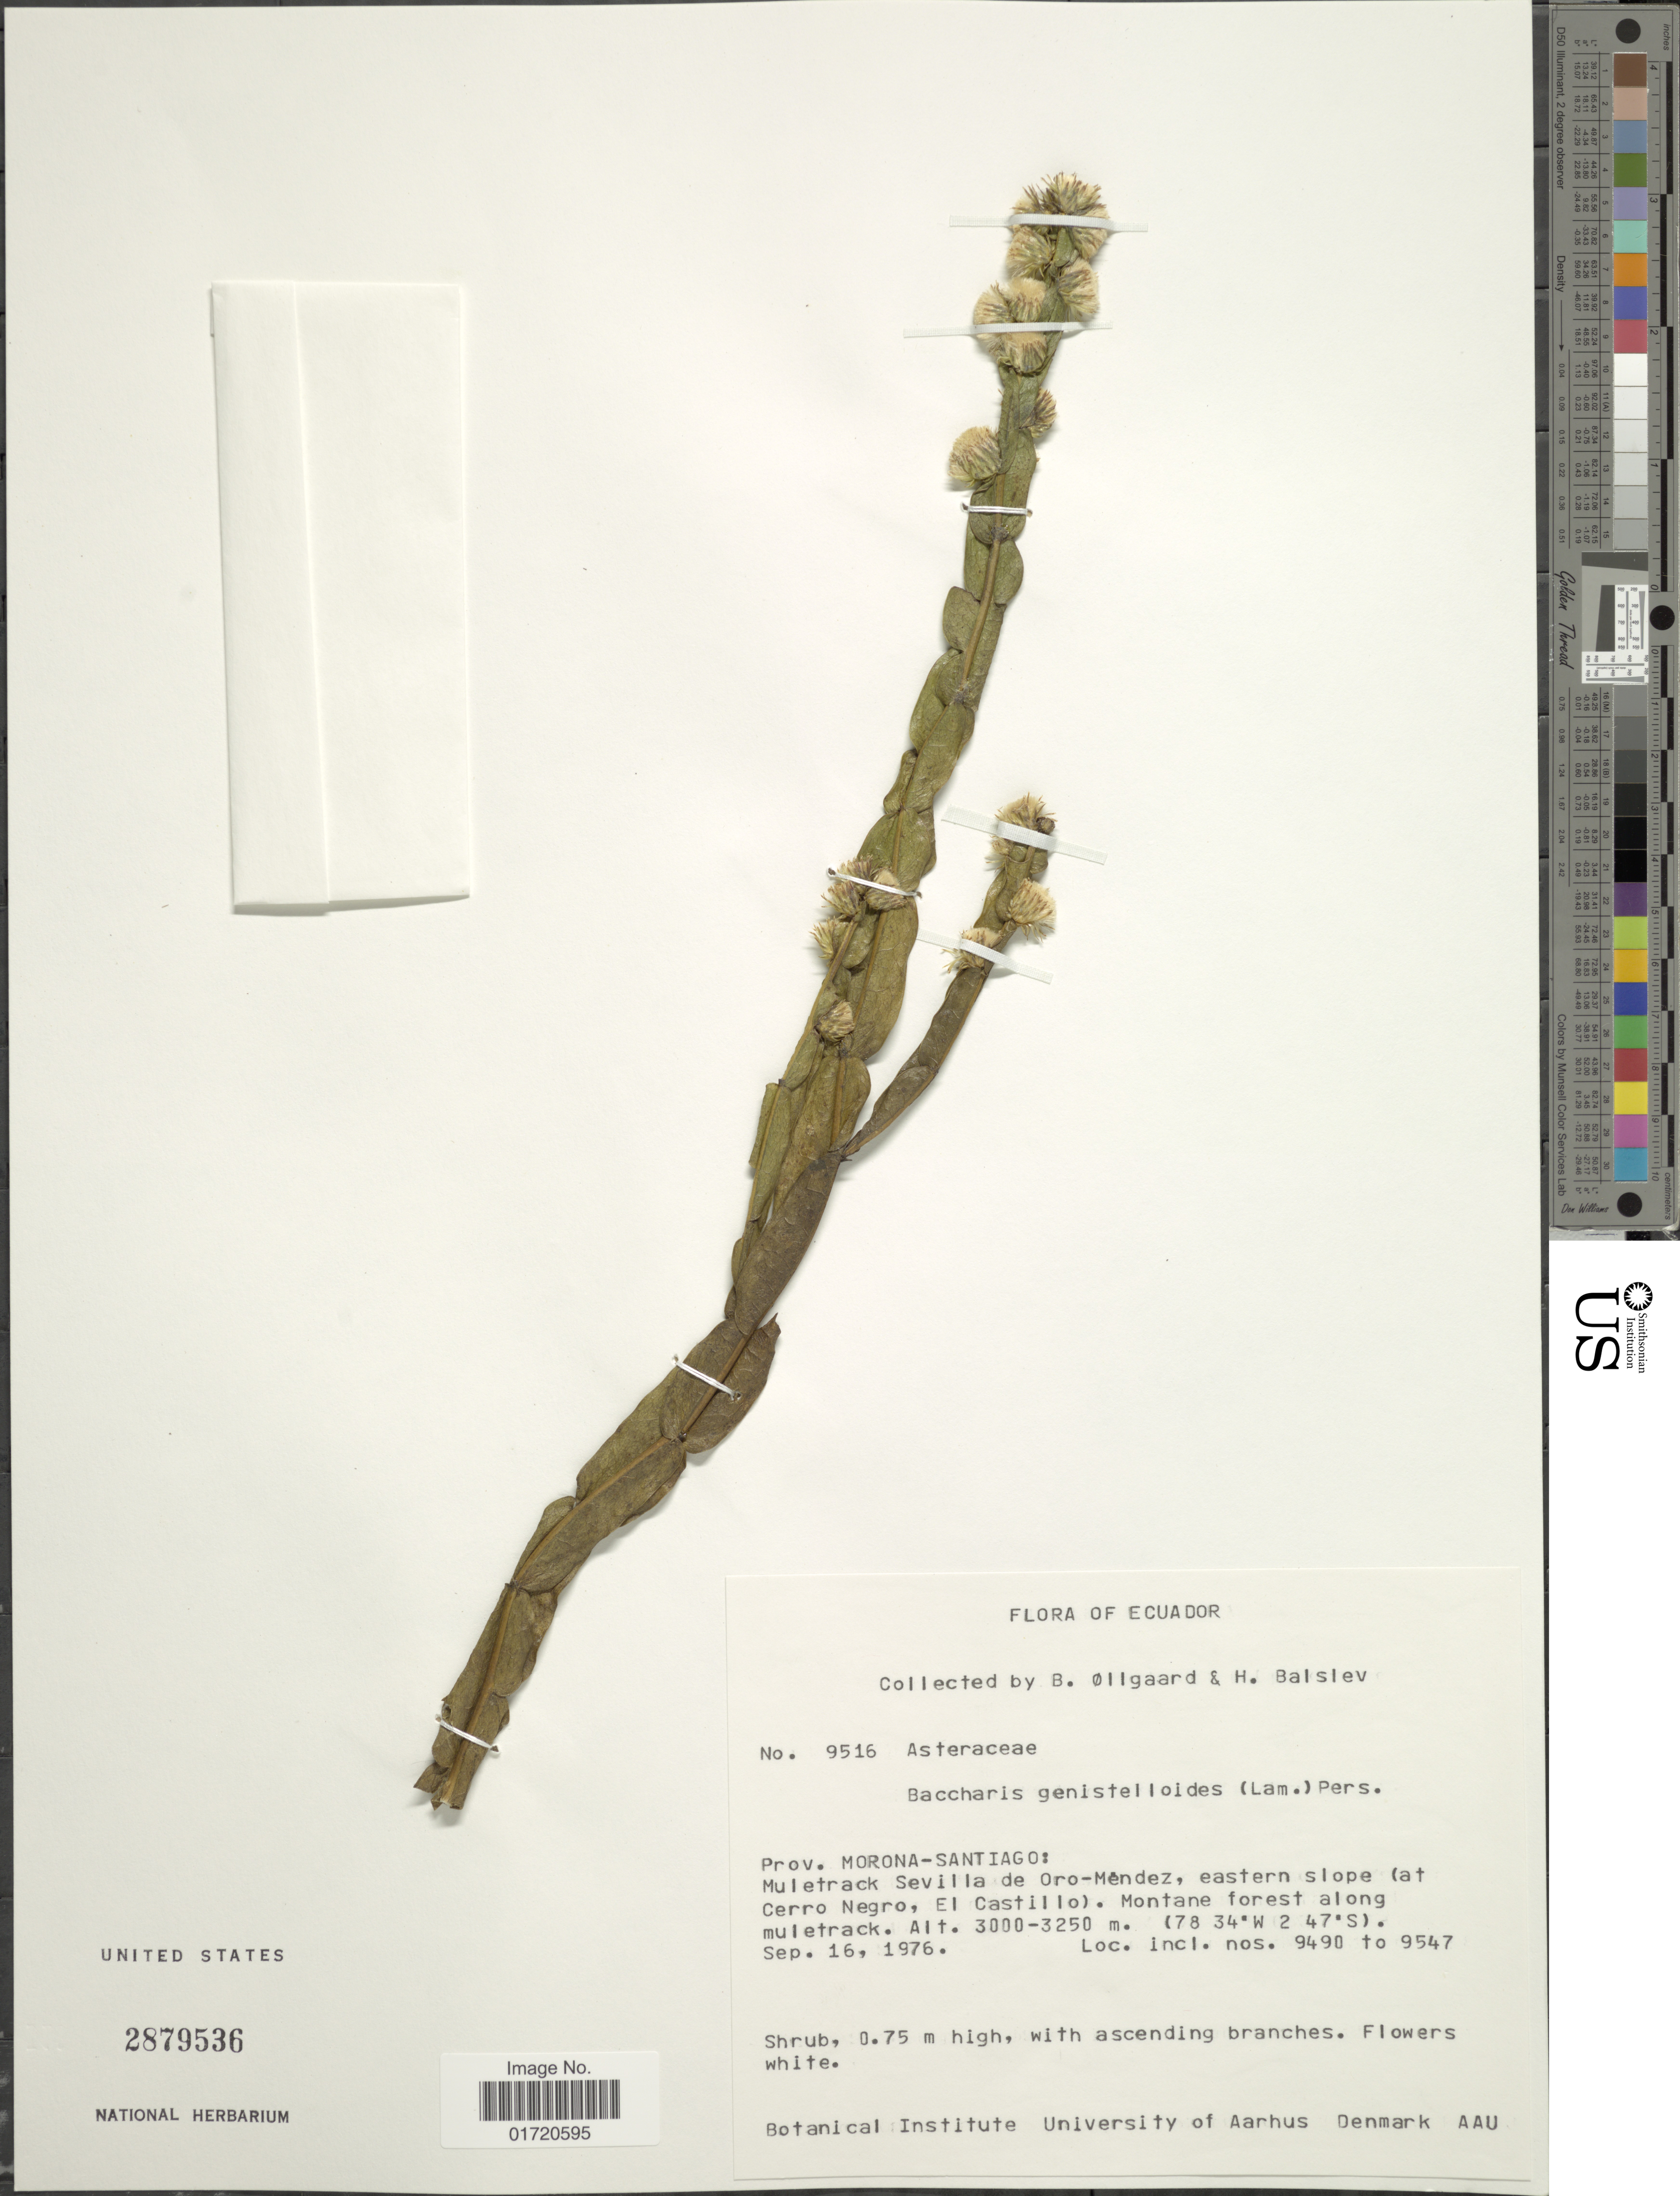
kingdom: Plantae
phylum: Tracheophyta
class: Magnoliopsida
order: Asterales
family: Asteraceae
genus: Baccharis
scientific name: Baccharis genistelloides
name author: (Lam.) Pers.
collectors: B. Øllgaard & H. Balslev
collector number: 9516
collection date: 1976-09-16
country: Ecuador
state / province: Morona-Santiago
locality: Muletrack Sevilla de Oro-Mendez, eastern slope (at Cerro Negro, El Castillo).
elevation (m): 3000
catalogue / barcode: US 2879536